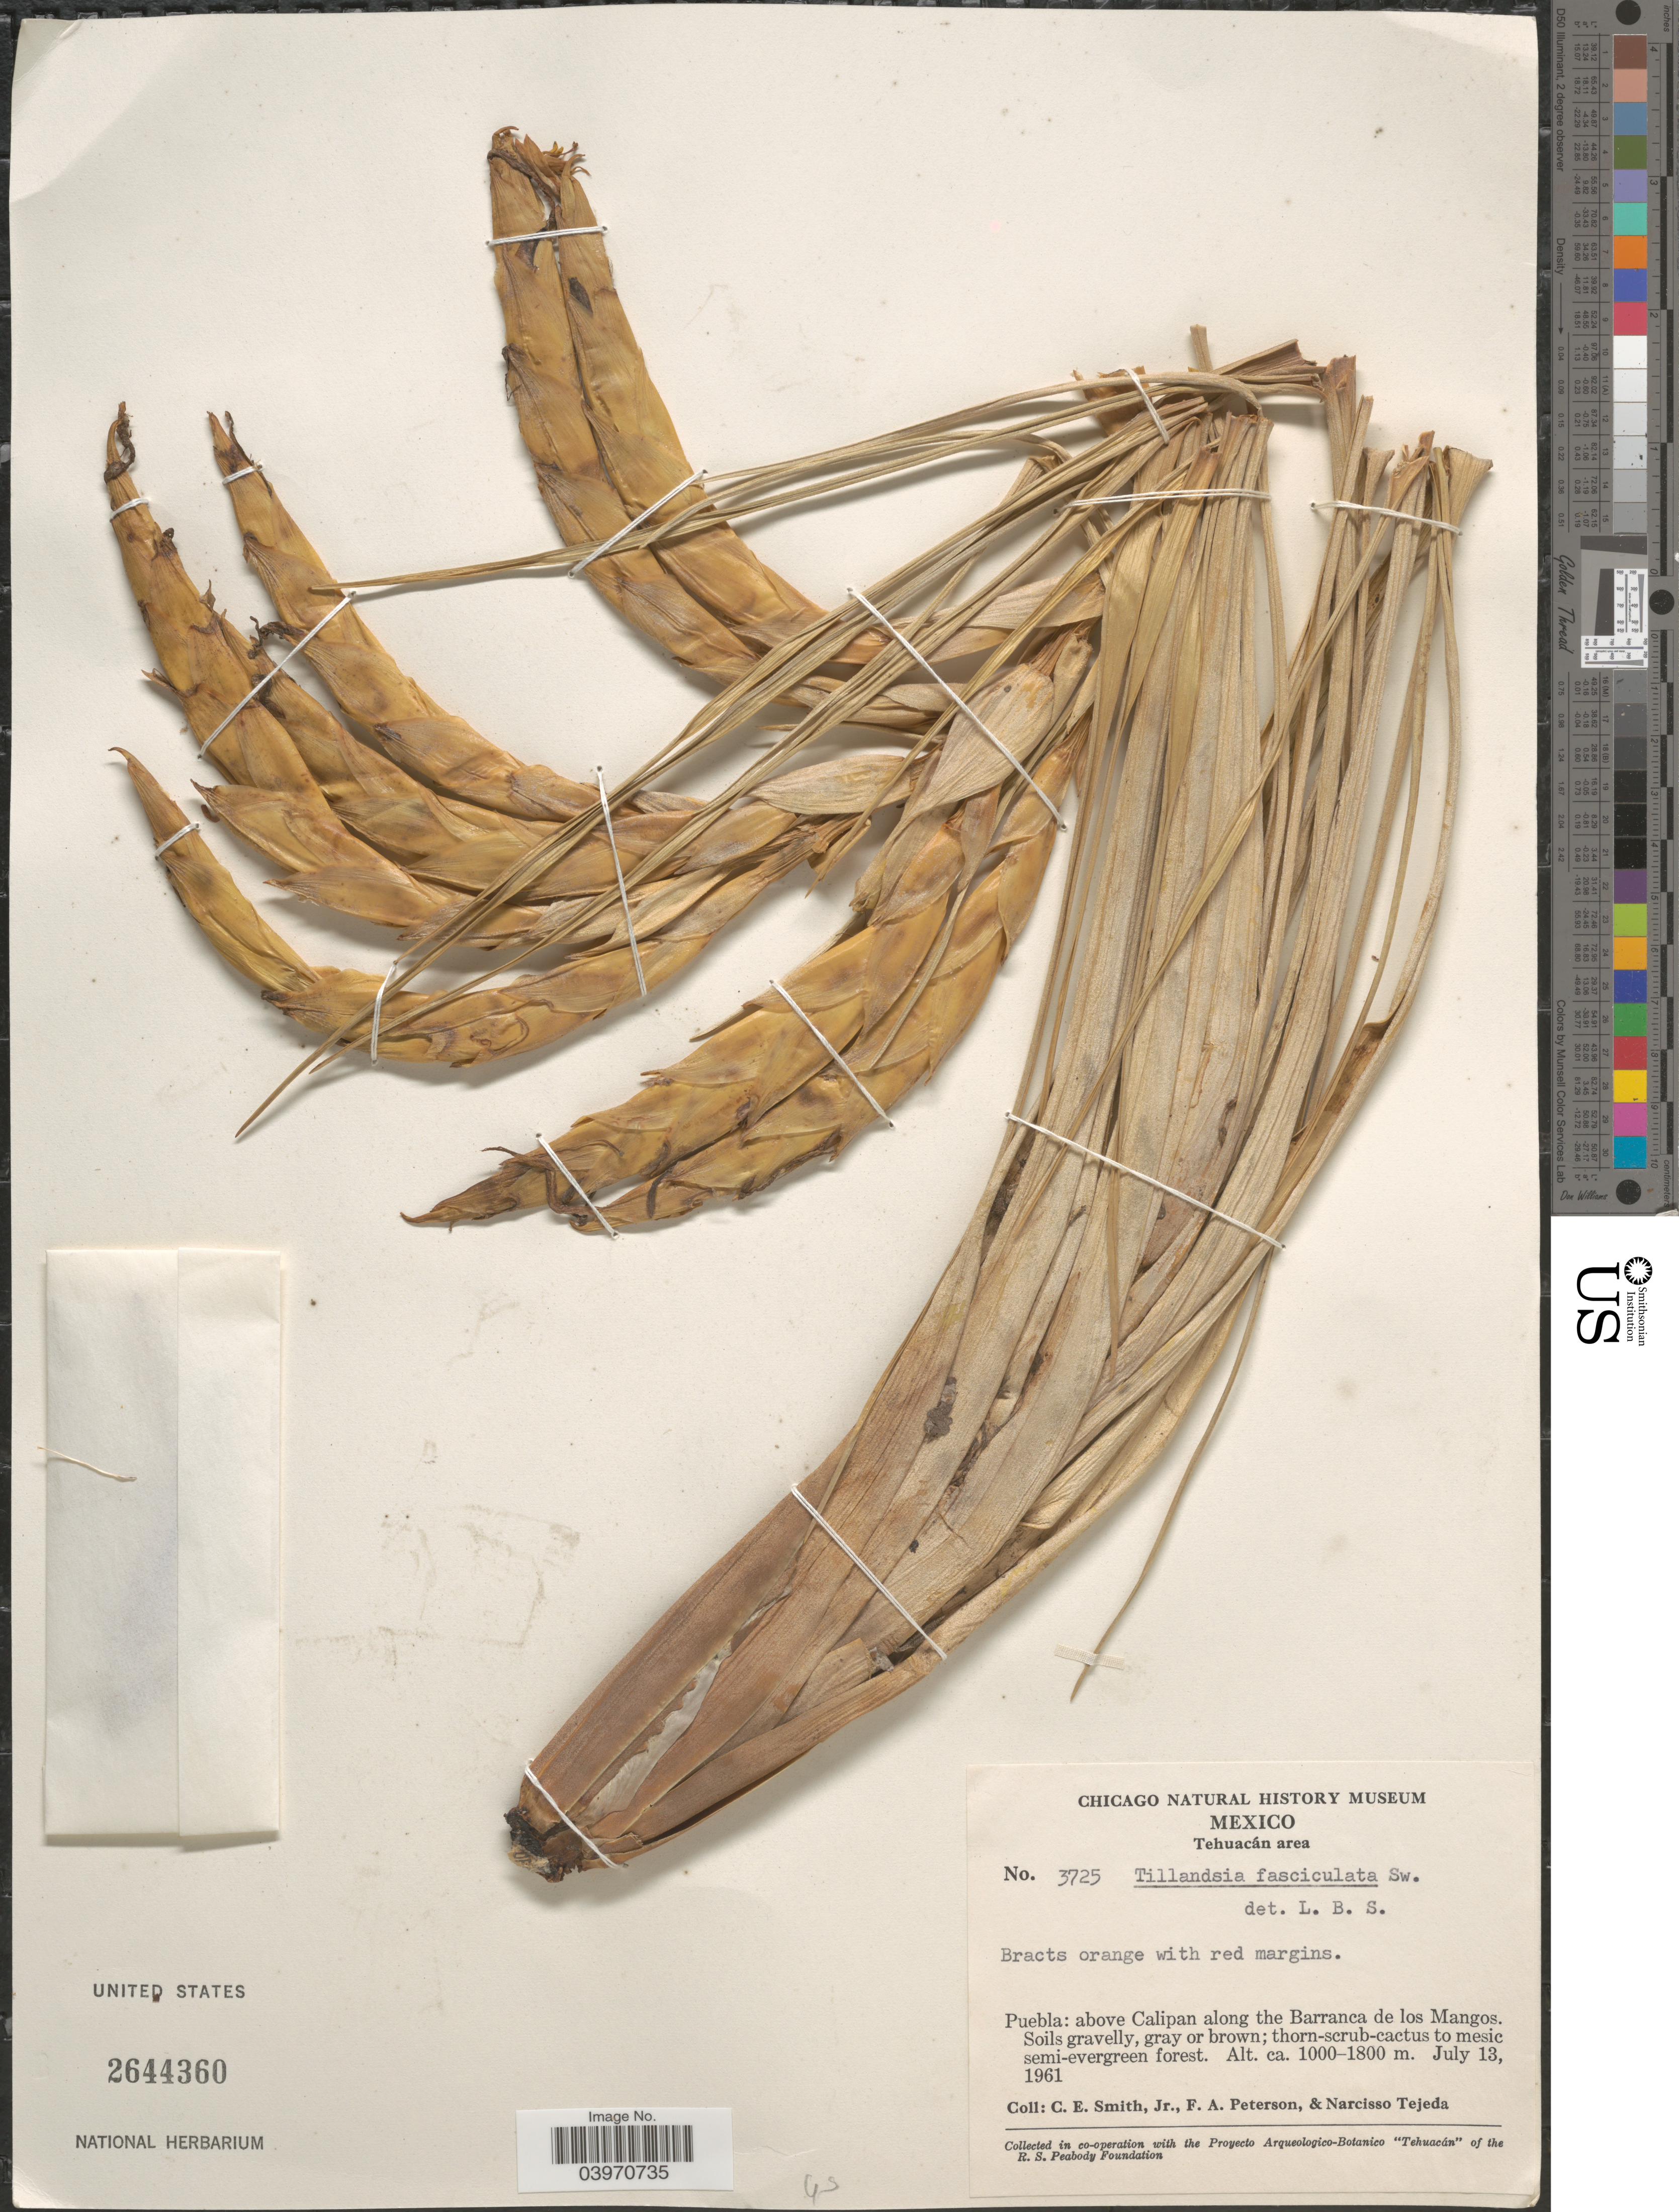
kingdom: Plantae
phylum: Tracheophyta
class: Liliopsida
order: Poales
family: Bromeliaceae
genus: Tillandsia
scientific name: Tillandsia fasciculata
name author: Sw.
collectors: C. E. Smith Jr., F. A. Peterson & N. Tejeda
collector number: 3725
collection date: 1961-07-13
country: Mexico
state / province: Puebla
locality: Tehuacán area. Above Calipan along the Barranca de los Mangos.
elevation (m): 1000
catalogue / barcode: US 2644360